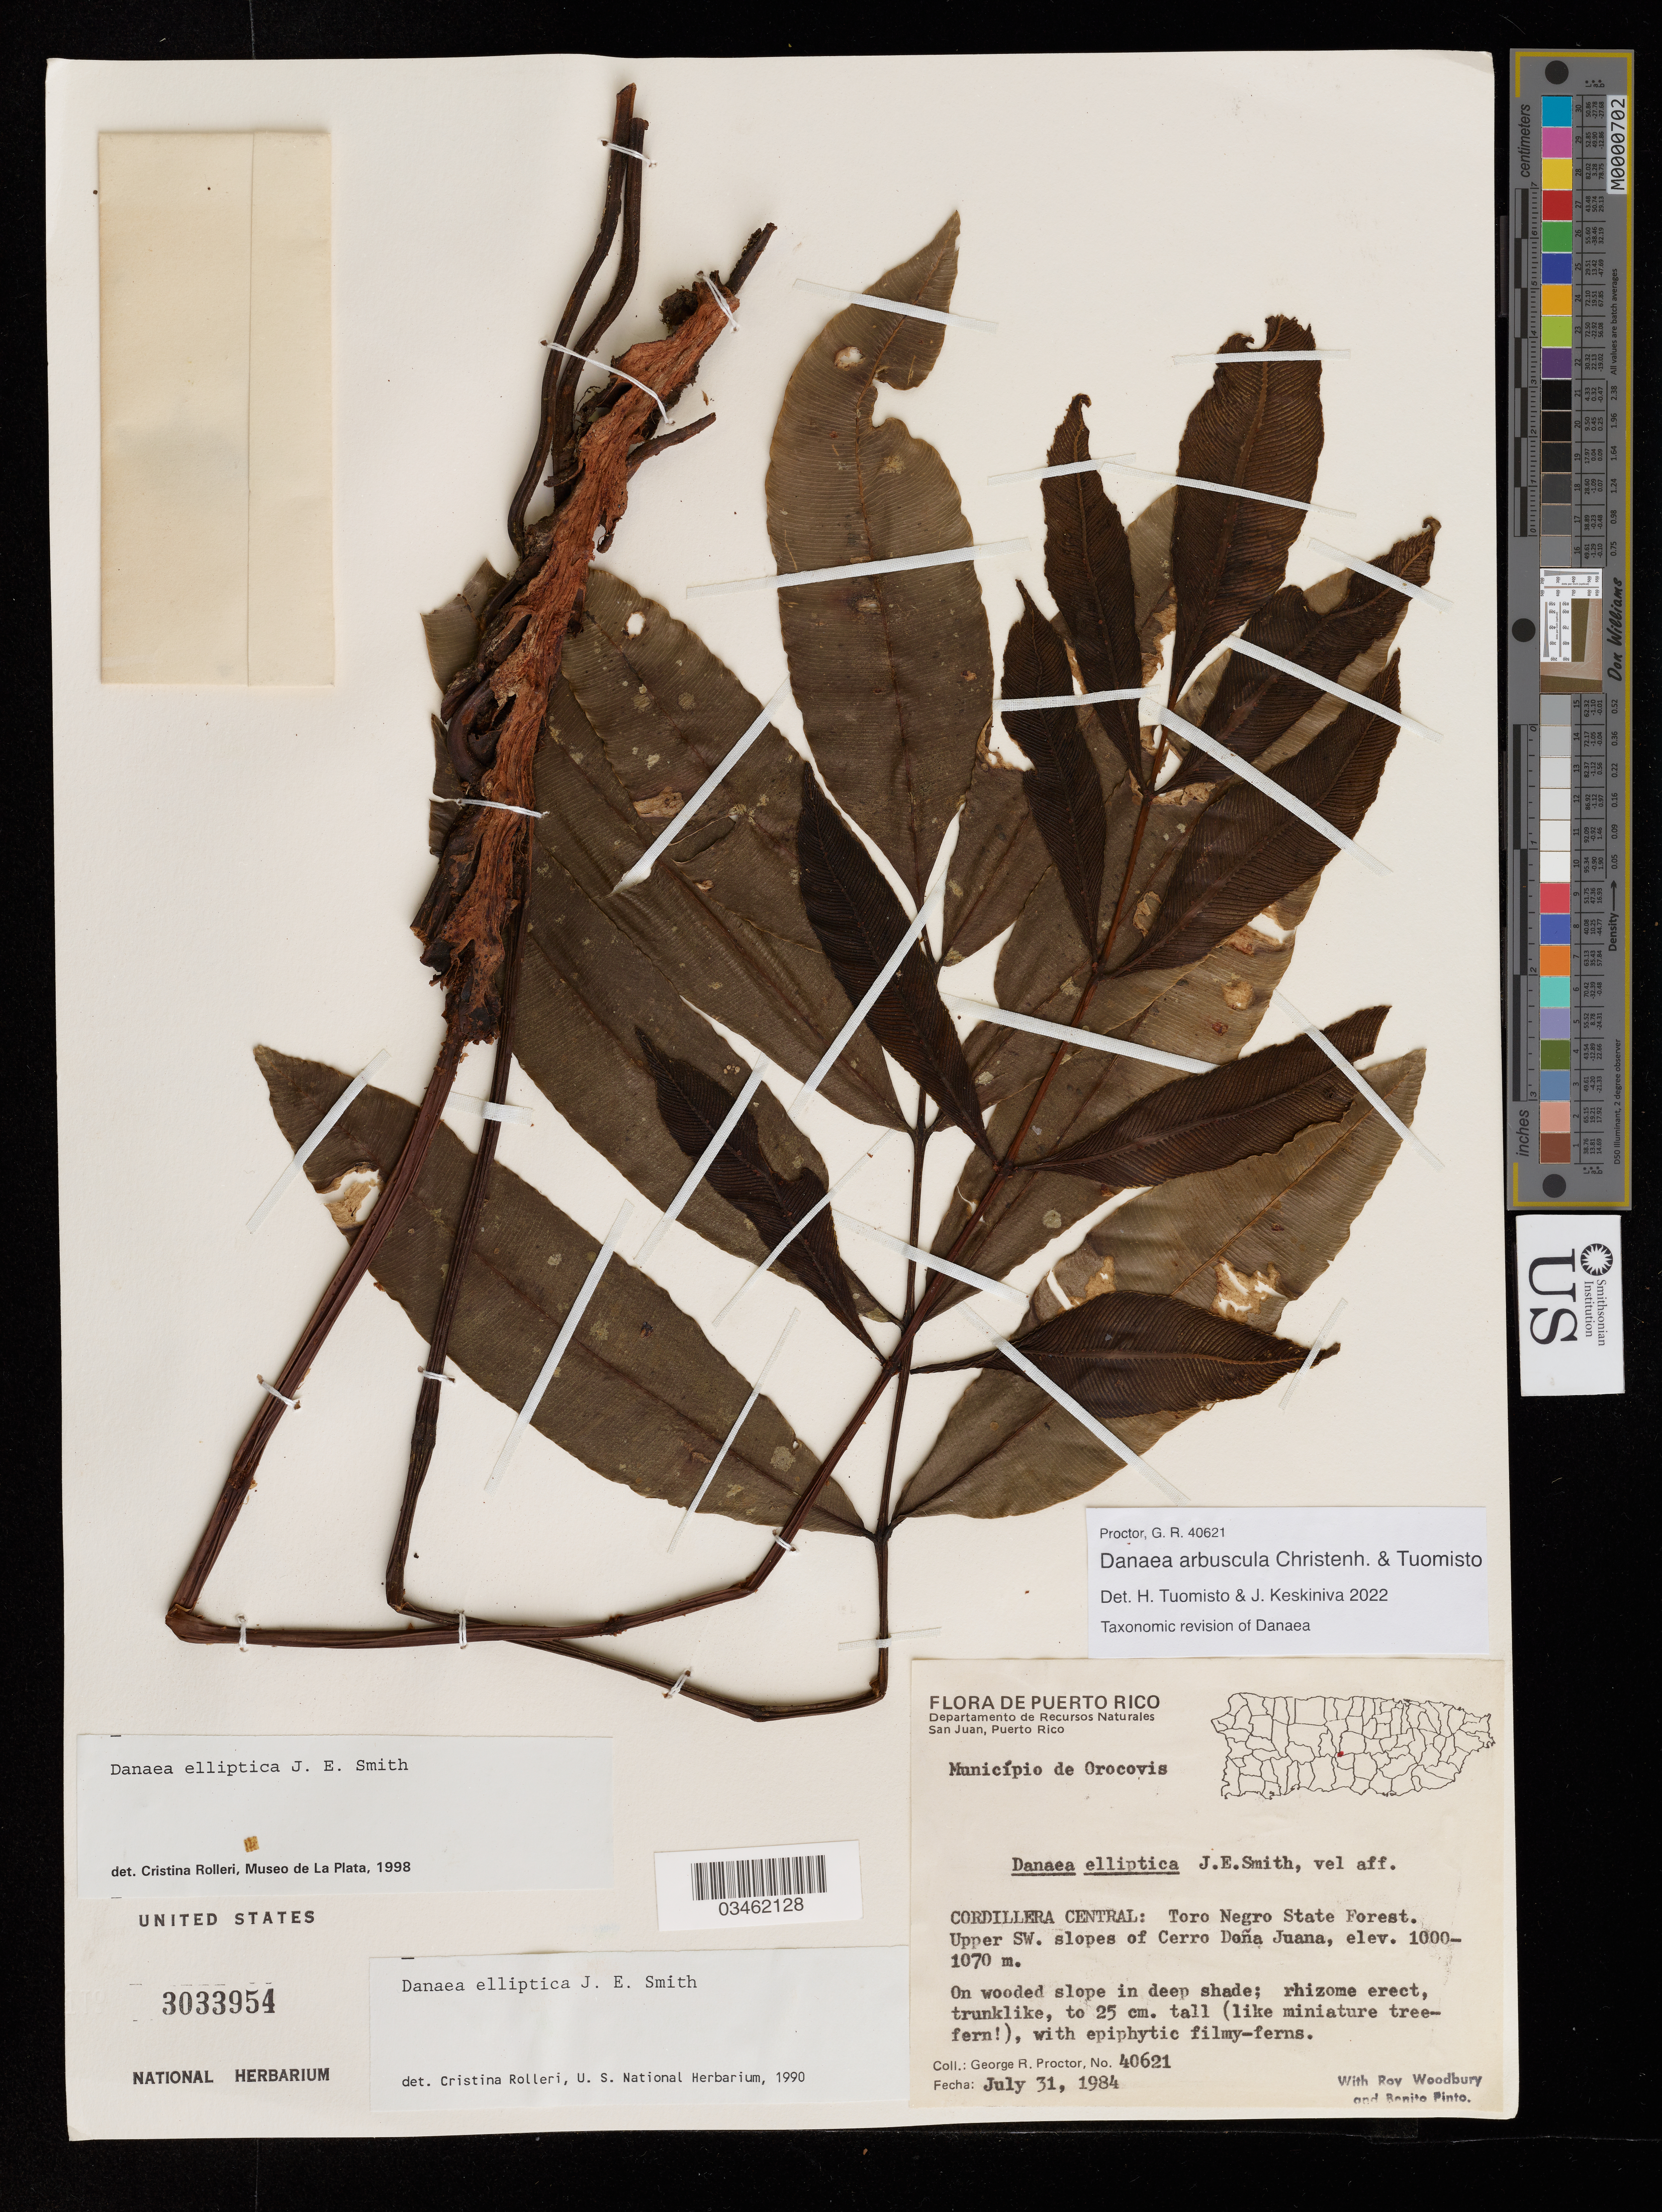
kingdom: Plantae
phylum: Tracheophyta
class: Polypodiopsida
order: Marattiales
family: Marattiaceae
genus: Danaea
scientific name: Danaea arbuscula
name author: Christenh. & Tuomisto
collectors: G. R. Proctor, R. Woodbury & B. Pinto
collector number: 40621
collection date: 1984-07-31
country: Puerto Rico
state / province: Orocovis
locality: Município de Orocovis. Cordillera Central: Toro Negro State Forest. Upper SW. slopes of Cerro Doña, Juana.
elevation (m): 1000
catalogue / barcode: US 3033954